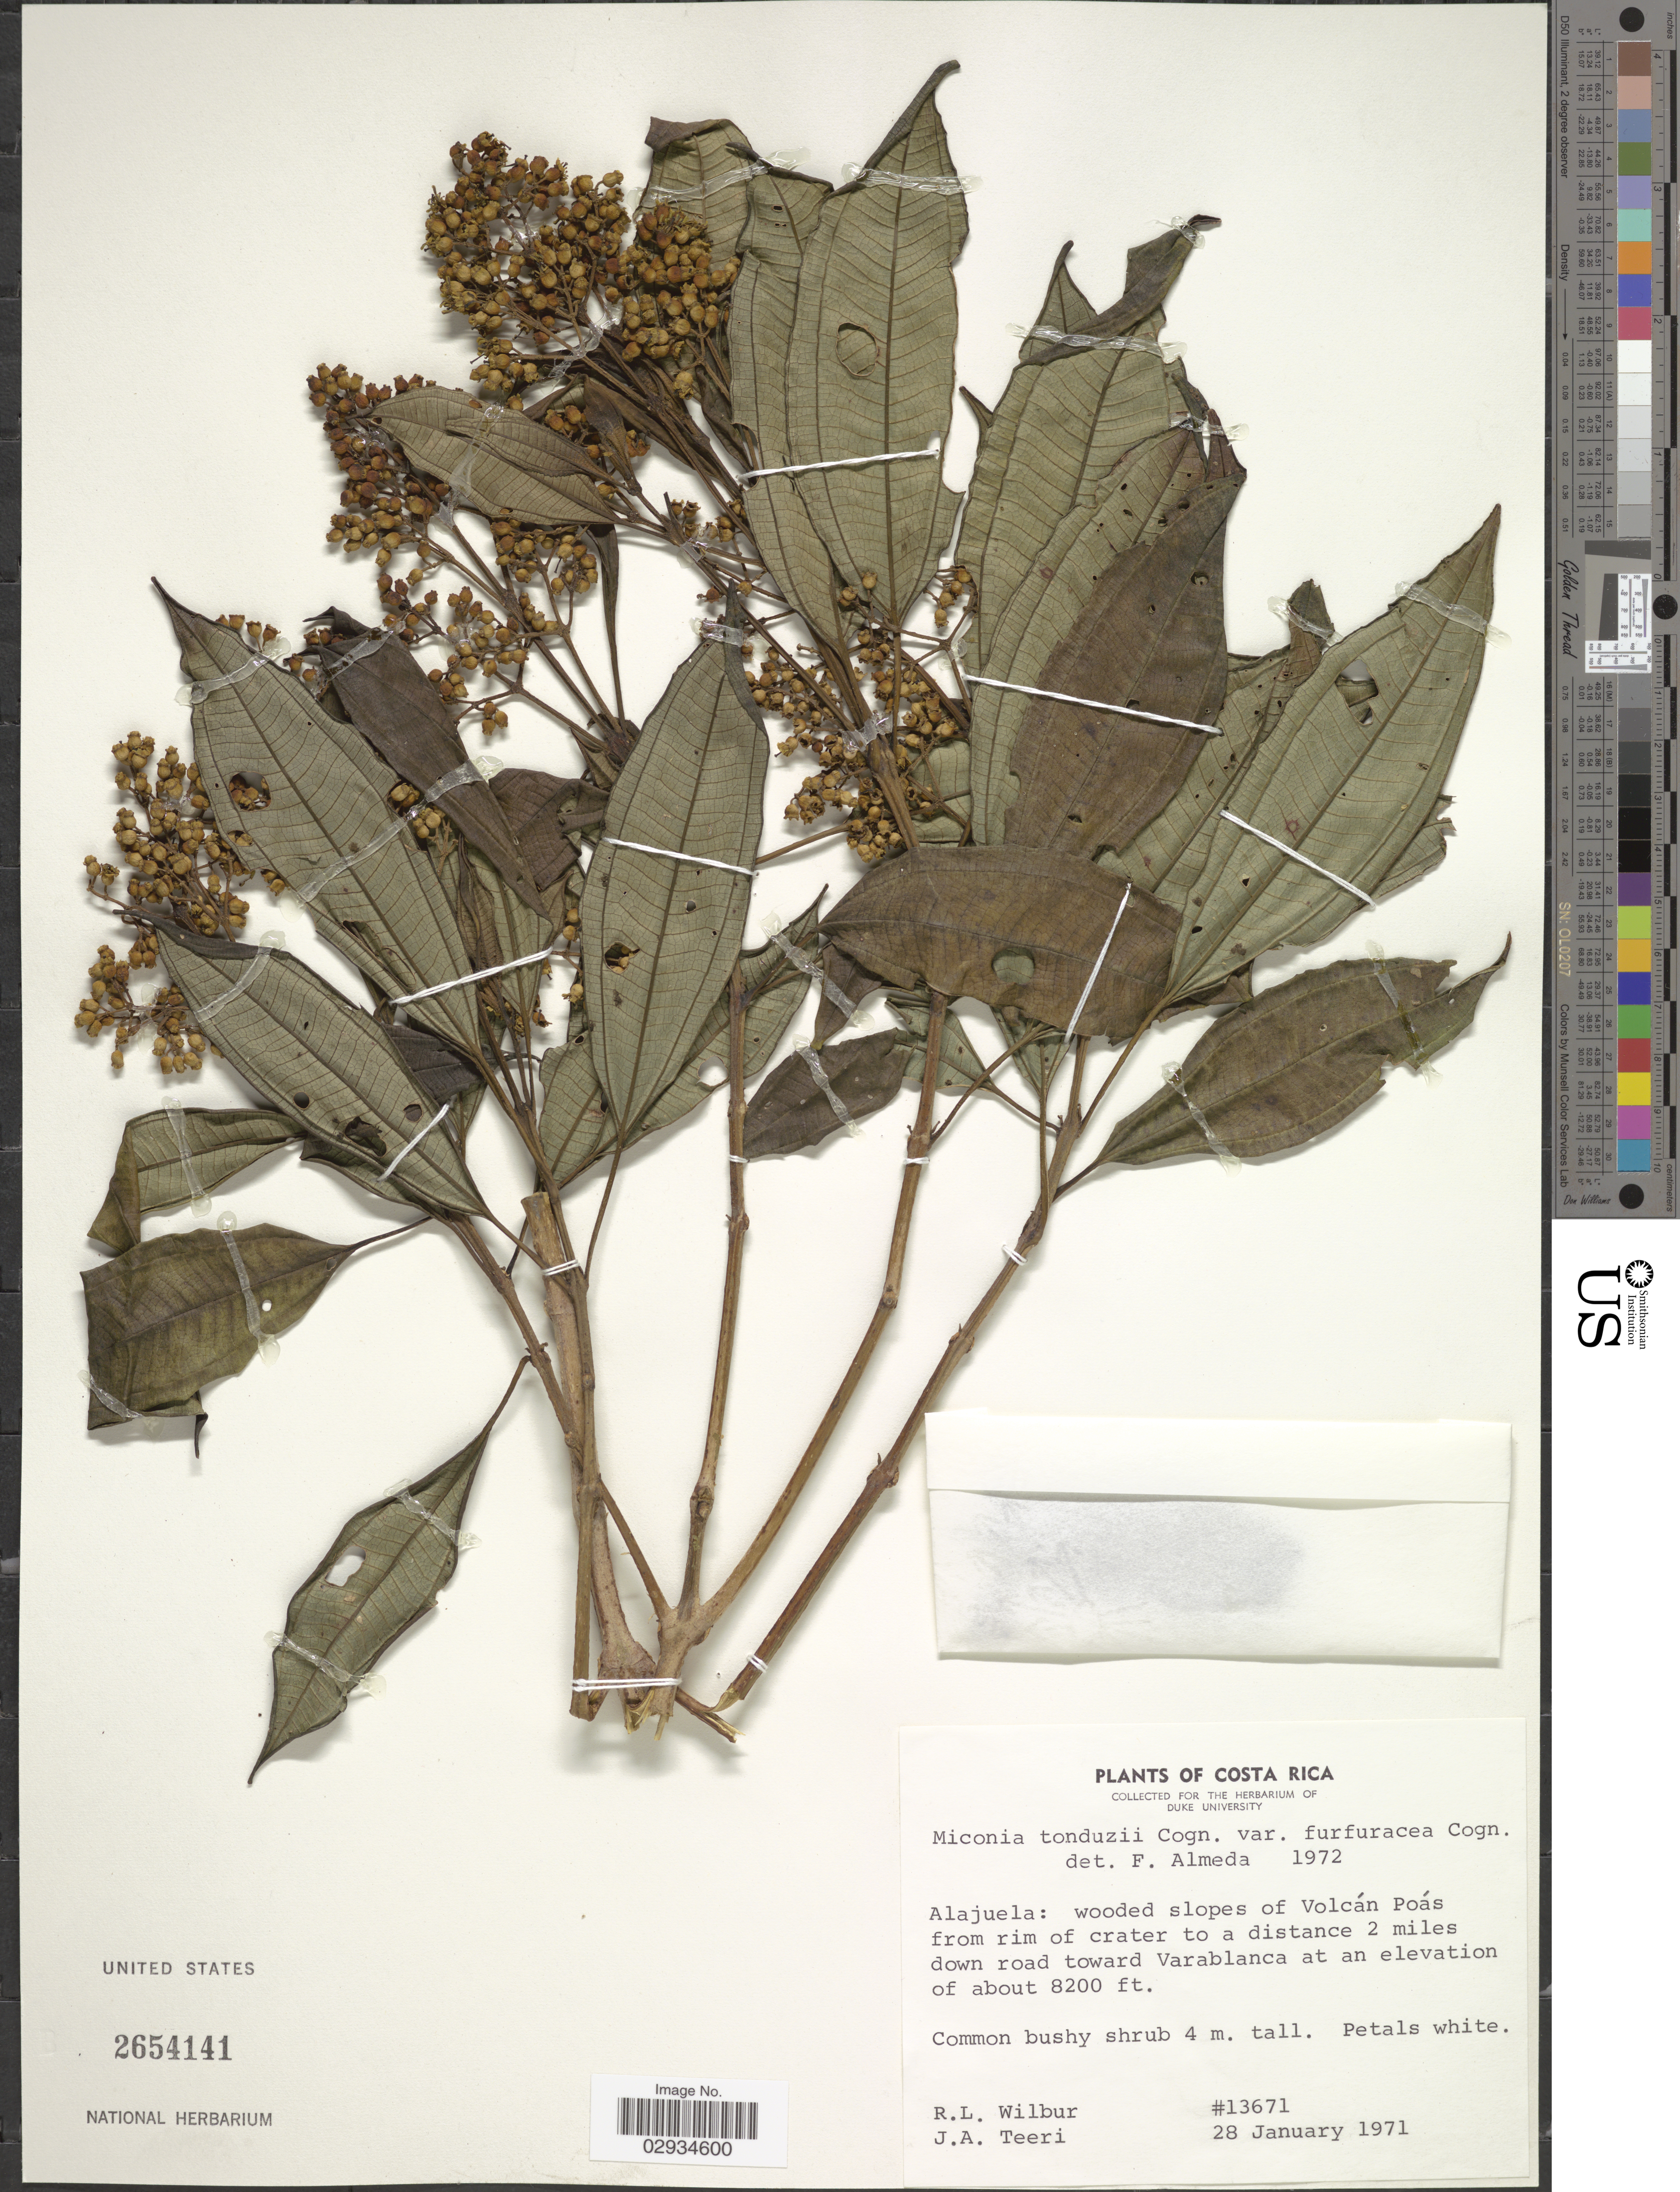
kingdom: Plantae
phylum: Tracheophyta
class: Magnoliopsida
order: Myrtales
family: Melastomataceae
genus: Miconia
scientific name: Miconia tonduzii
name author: Cogn. in A. DC.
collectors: R. L. Wilbur & J. Teeri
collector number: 13671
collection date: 1971-01-28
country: Costa Rica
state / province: Alajuela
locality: Wooded slopes of Volcán Poás from rim of crater to a distance 2 miles down road toward Varablanca.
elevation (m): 2499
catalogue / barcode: US 2654141